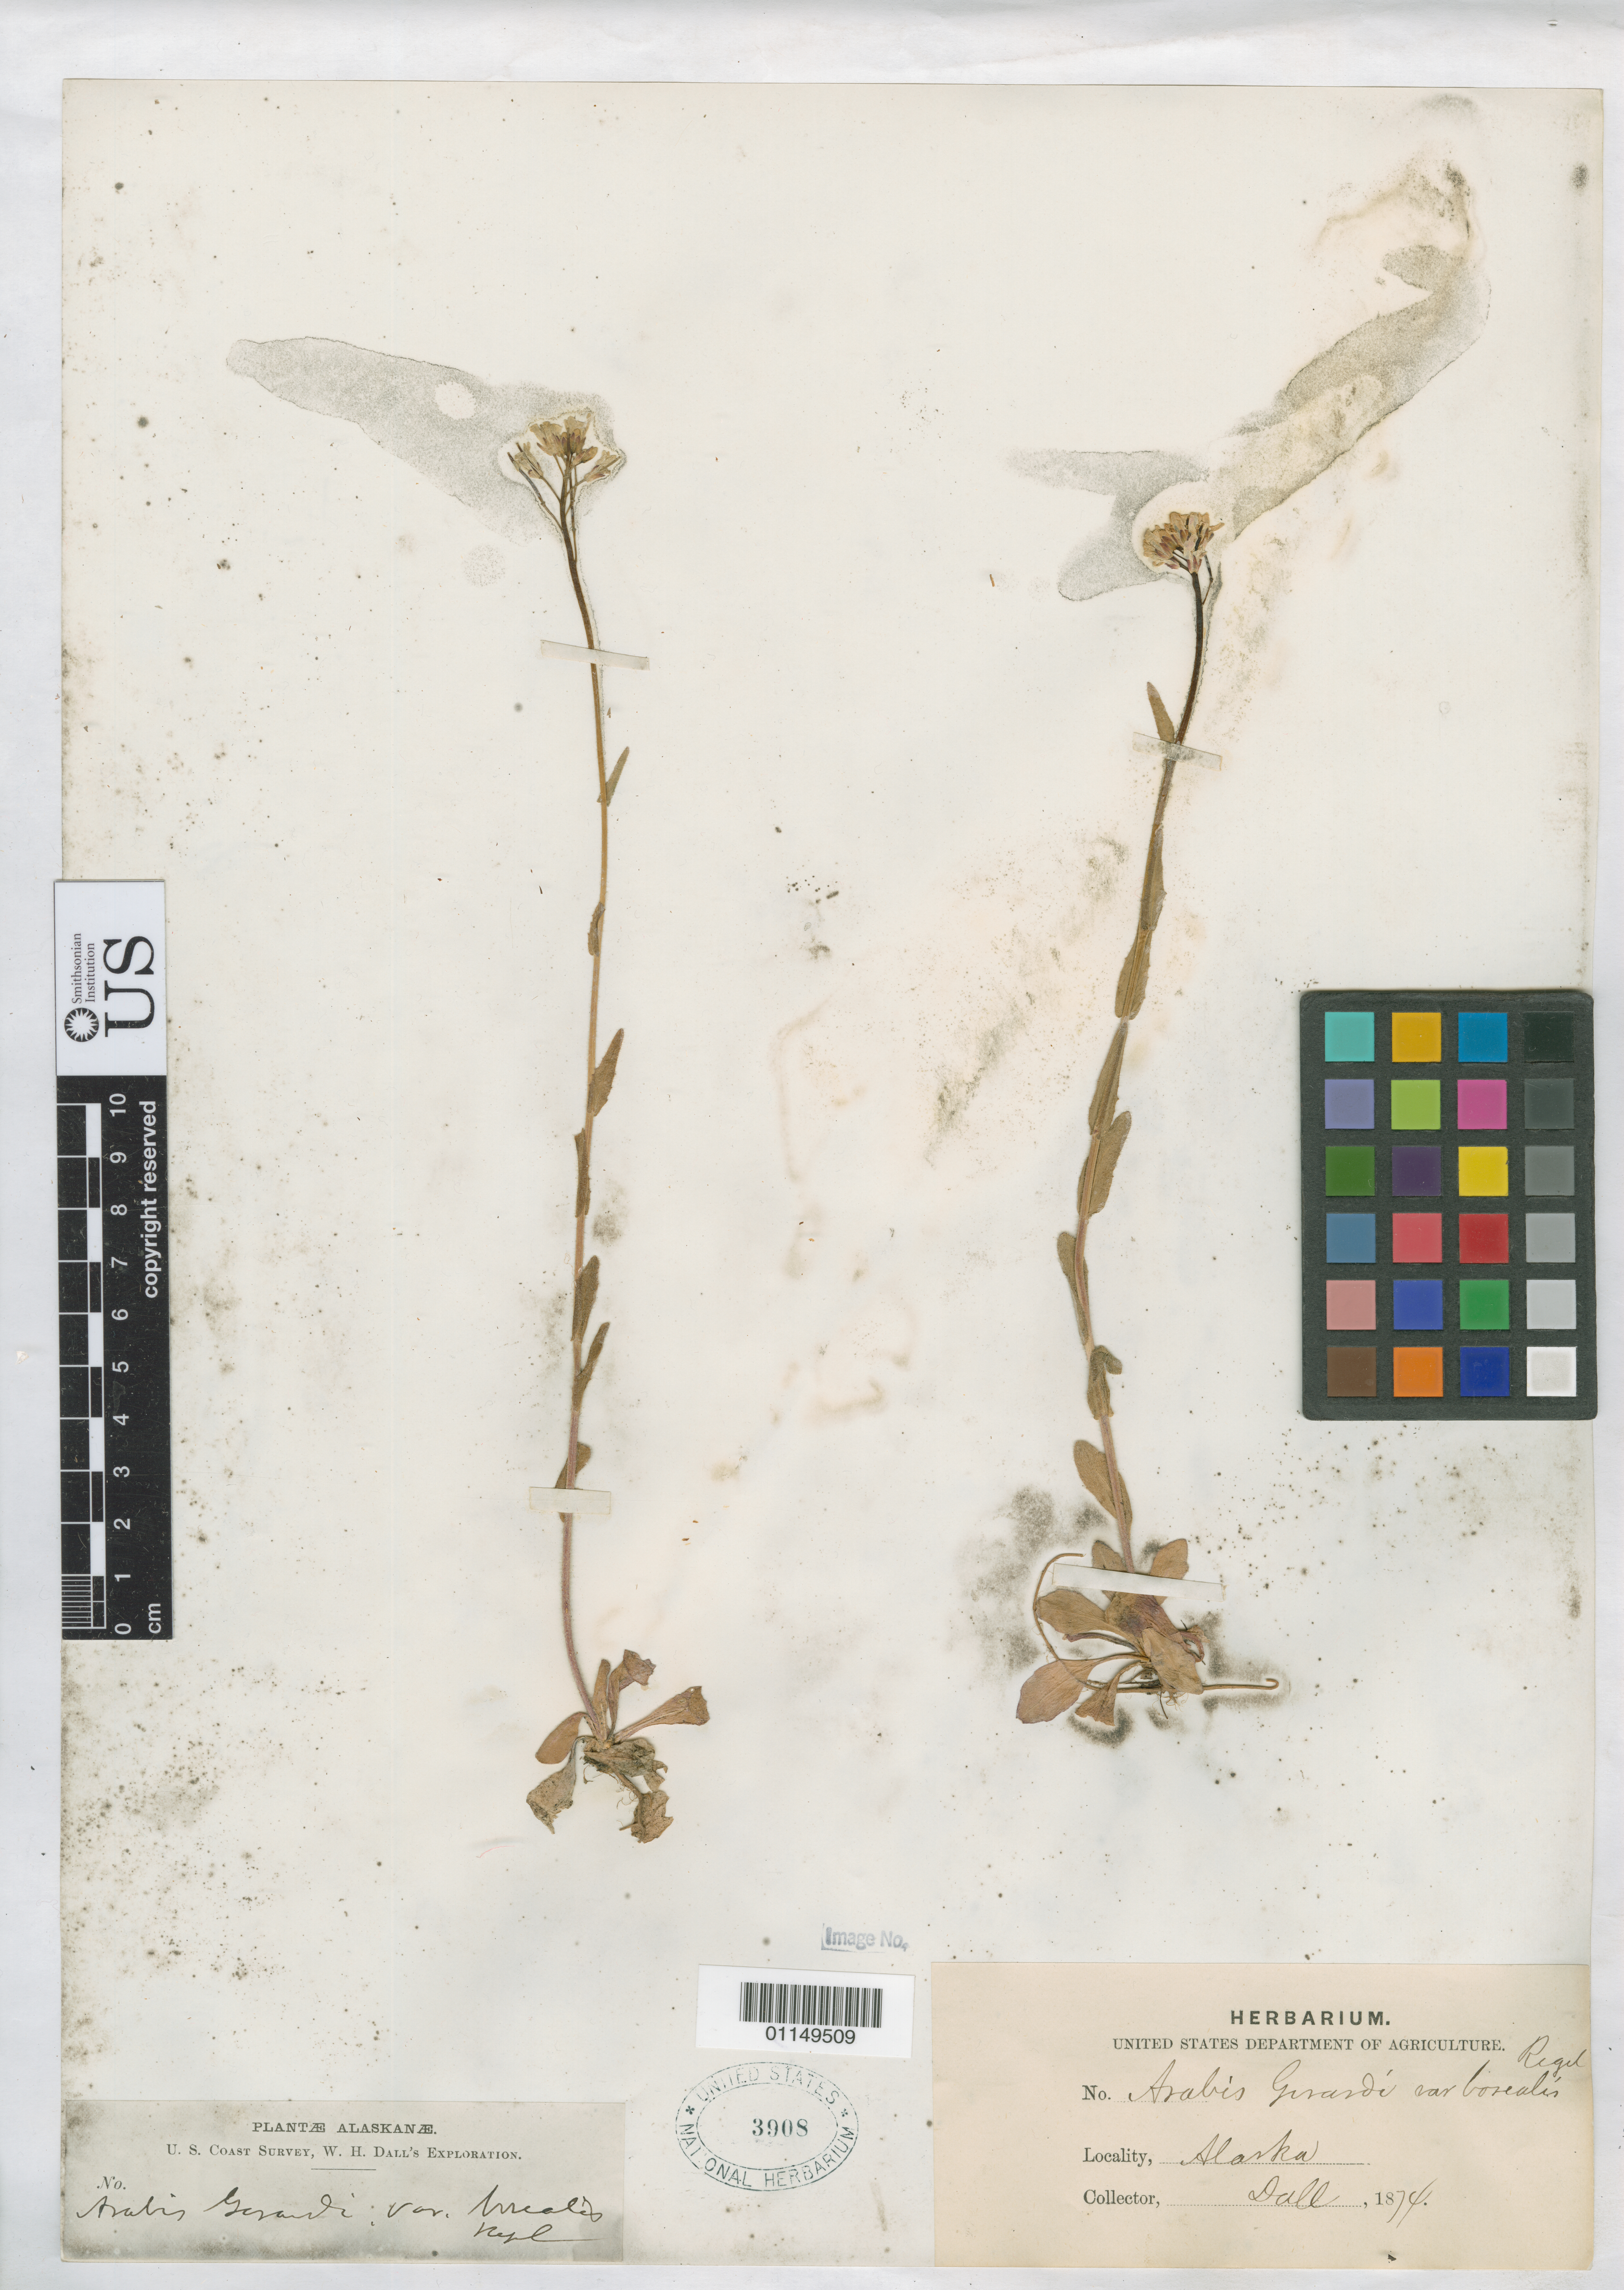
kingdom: Plantae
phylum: Tracheophyta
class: Magnoliopsida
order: Brassicales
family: Brassicaceae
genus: Arabis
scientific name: Arabis hirsuta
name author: (L.) Scop.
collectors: W. Dall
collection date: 1874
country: United States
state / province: Alaska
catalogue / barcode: US 3908